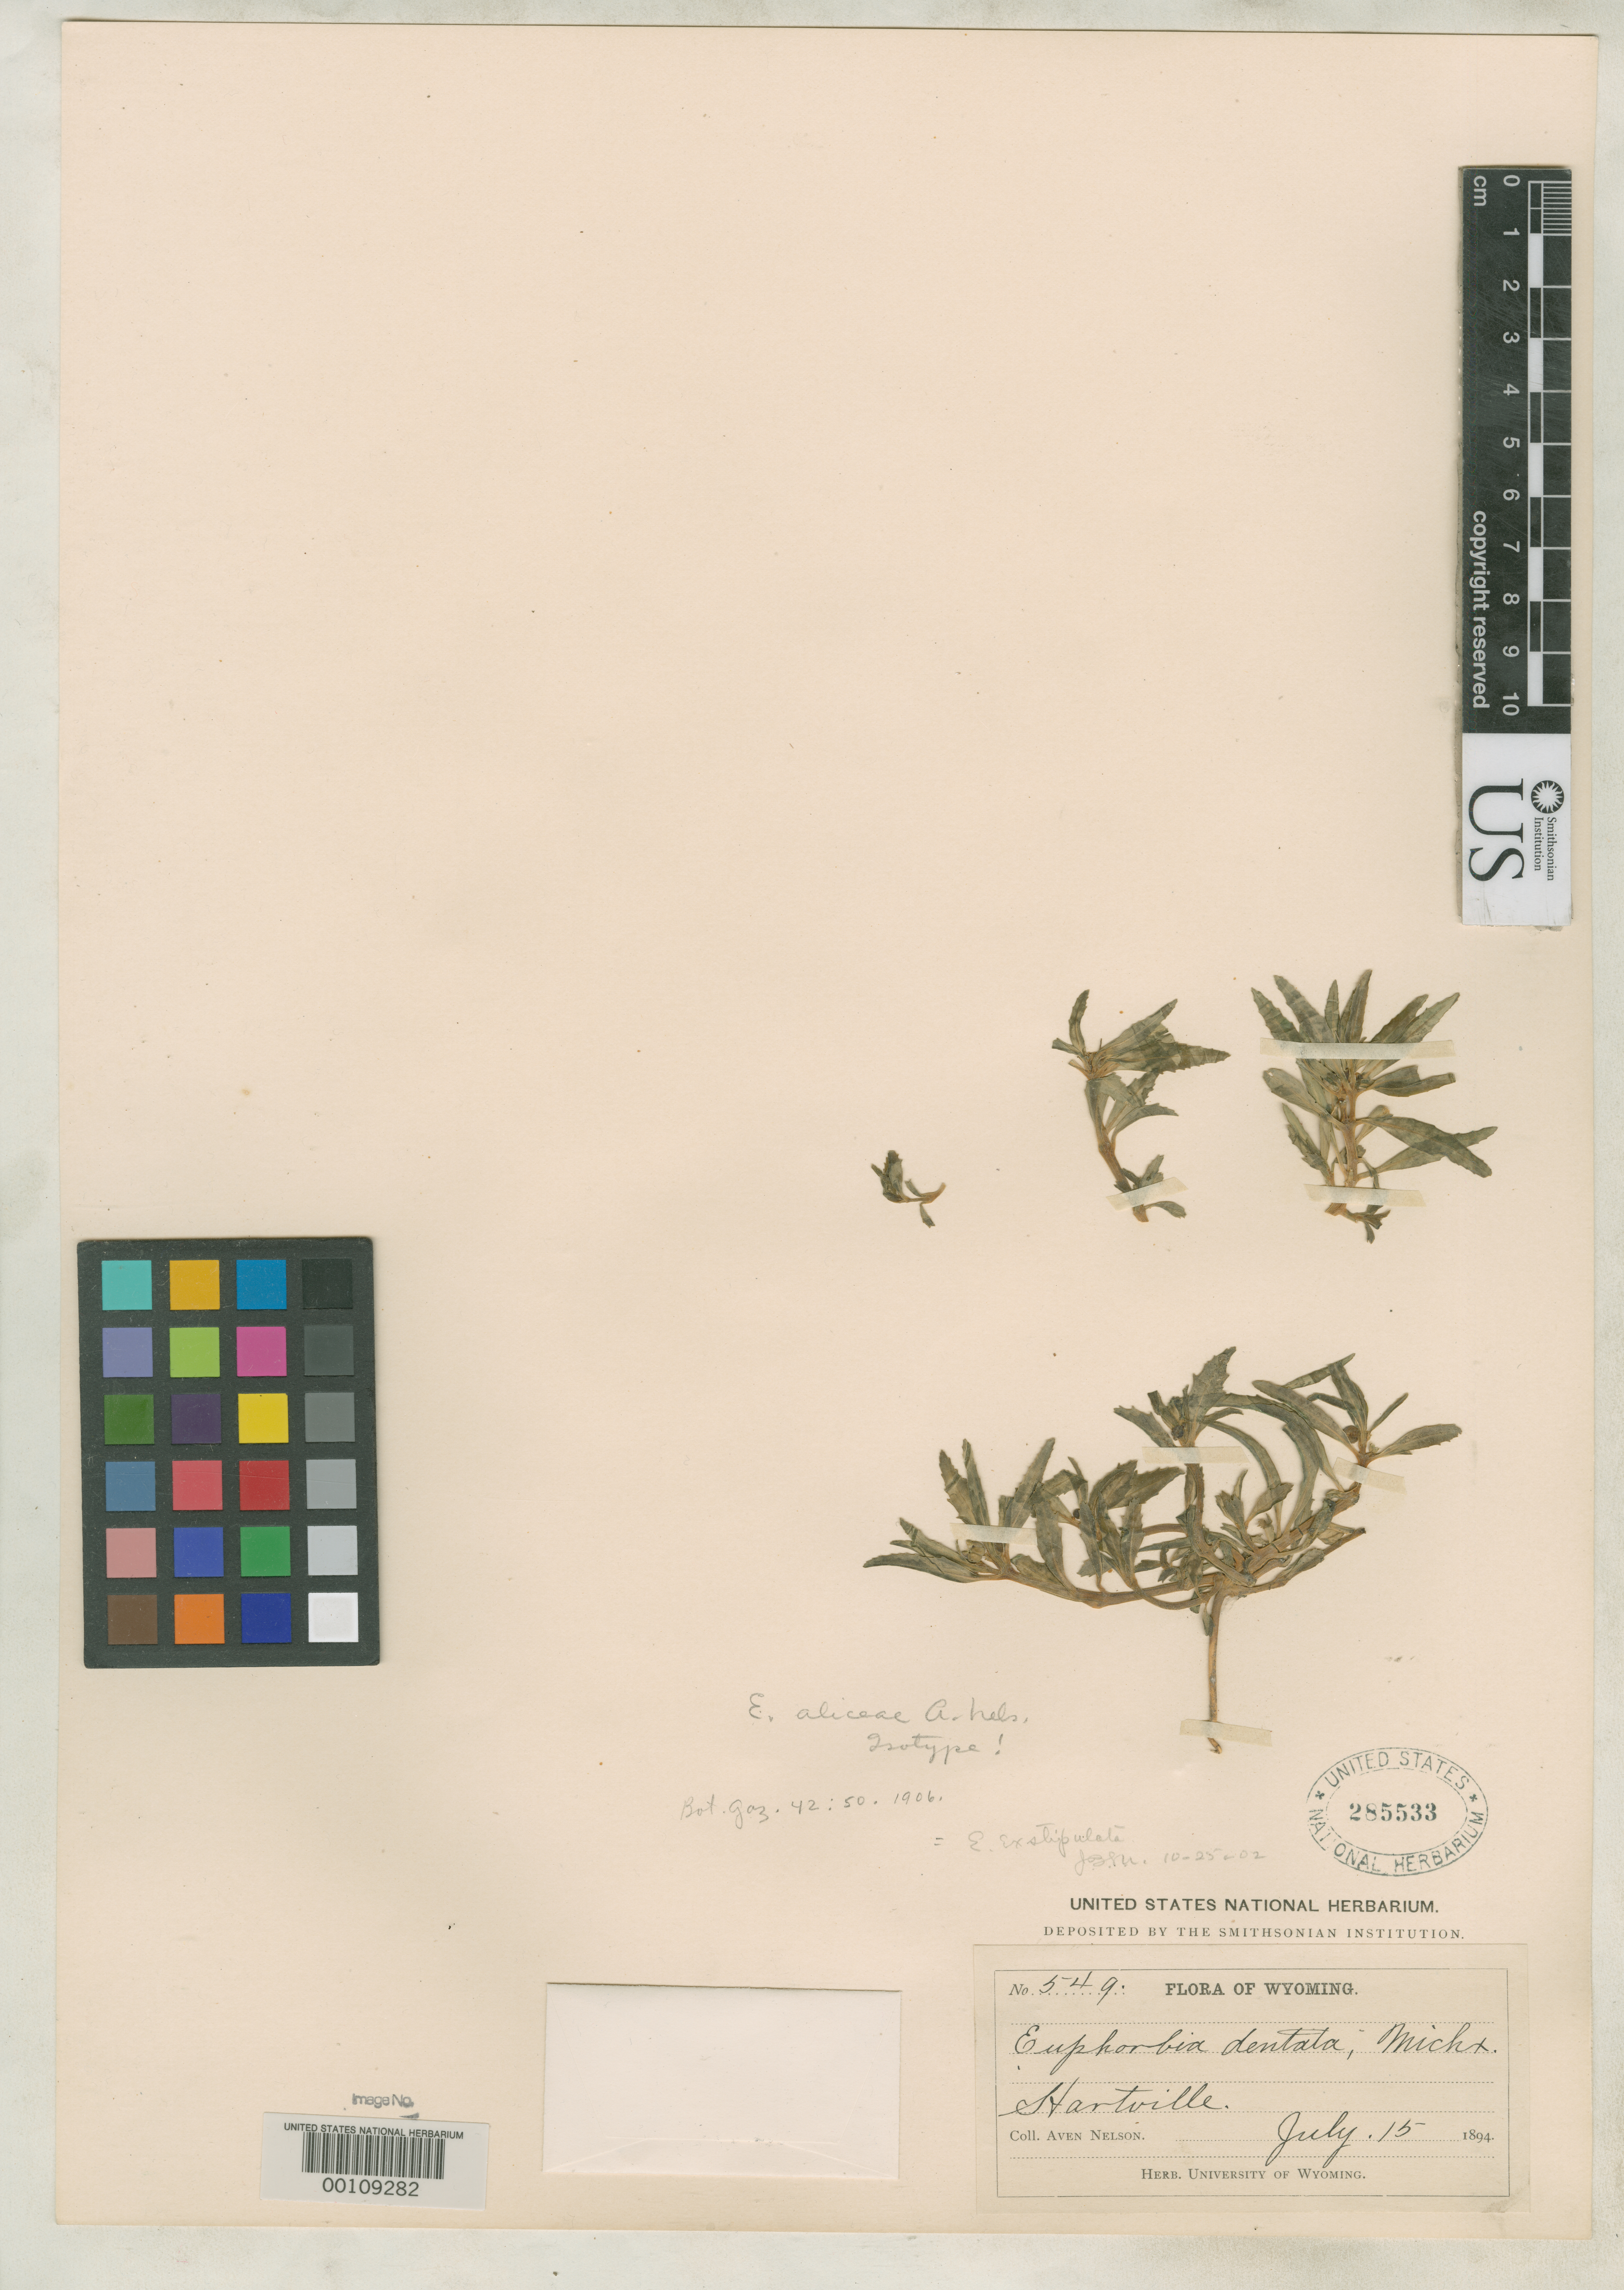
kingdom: Plantae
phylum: Tracheophyta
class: Magnoliopsida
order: Malpighiales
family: Euphorbiaceae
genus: Euphorbia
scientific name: Euphorbia aliceae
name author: A. Nelson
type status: Isotype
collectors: A. Nelson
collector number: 549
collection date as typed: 15 Jul 1894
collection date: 1894-07-15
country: United States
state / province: Wyoming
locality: Huntsville.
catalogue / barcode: US 285533